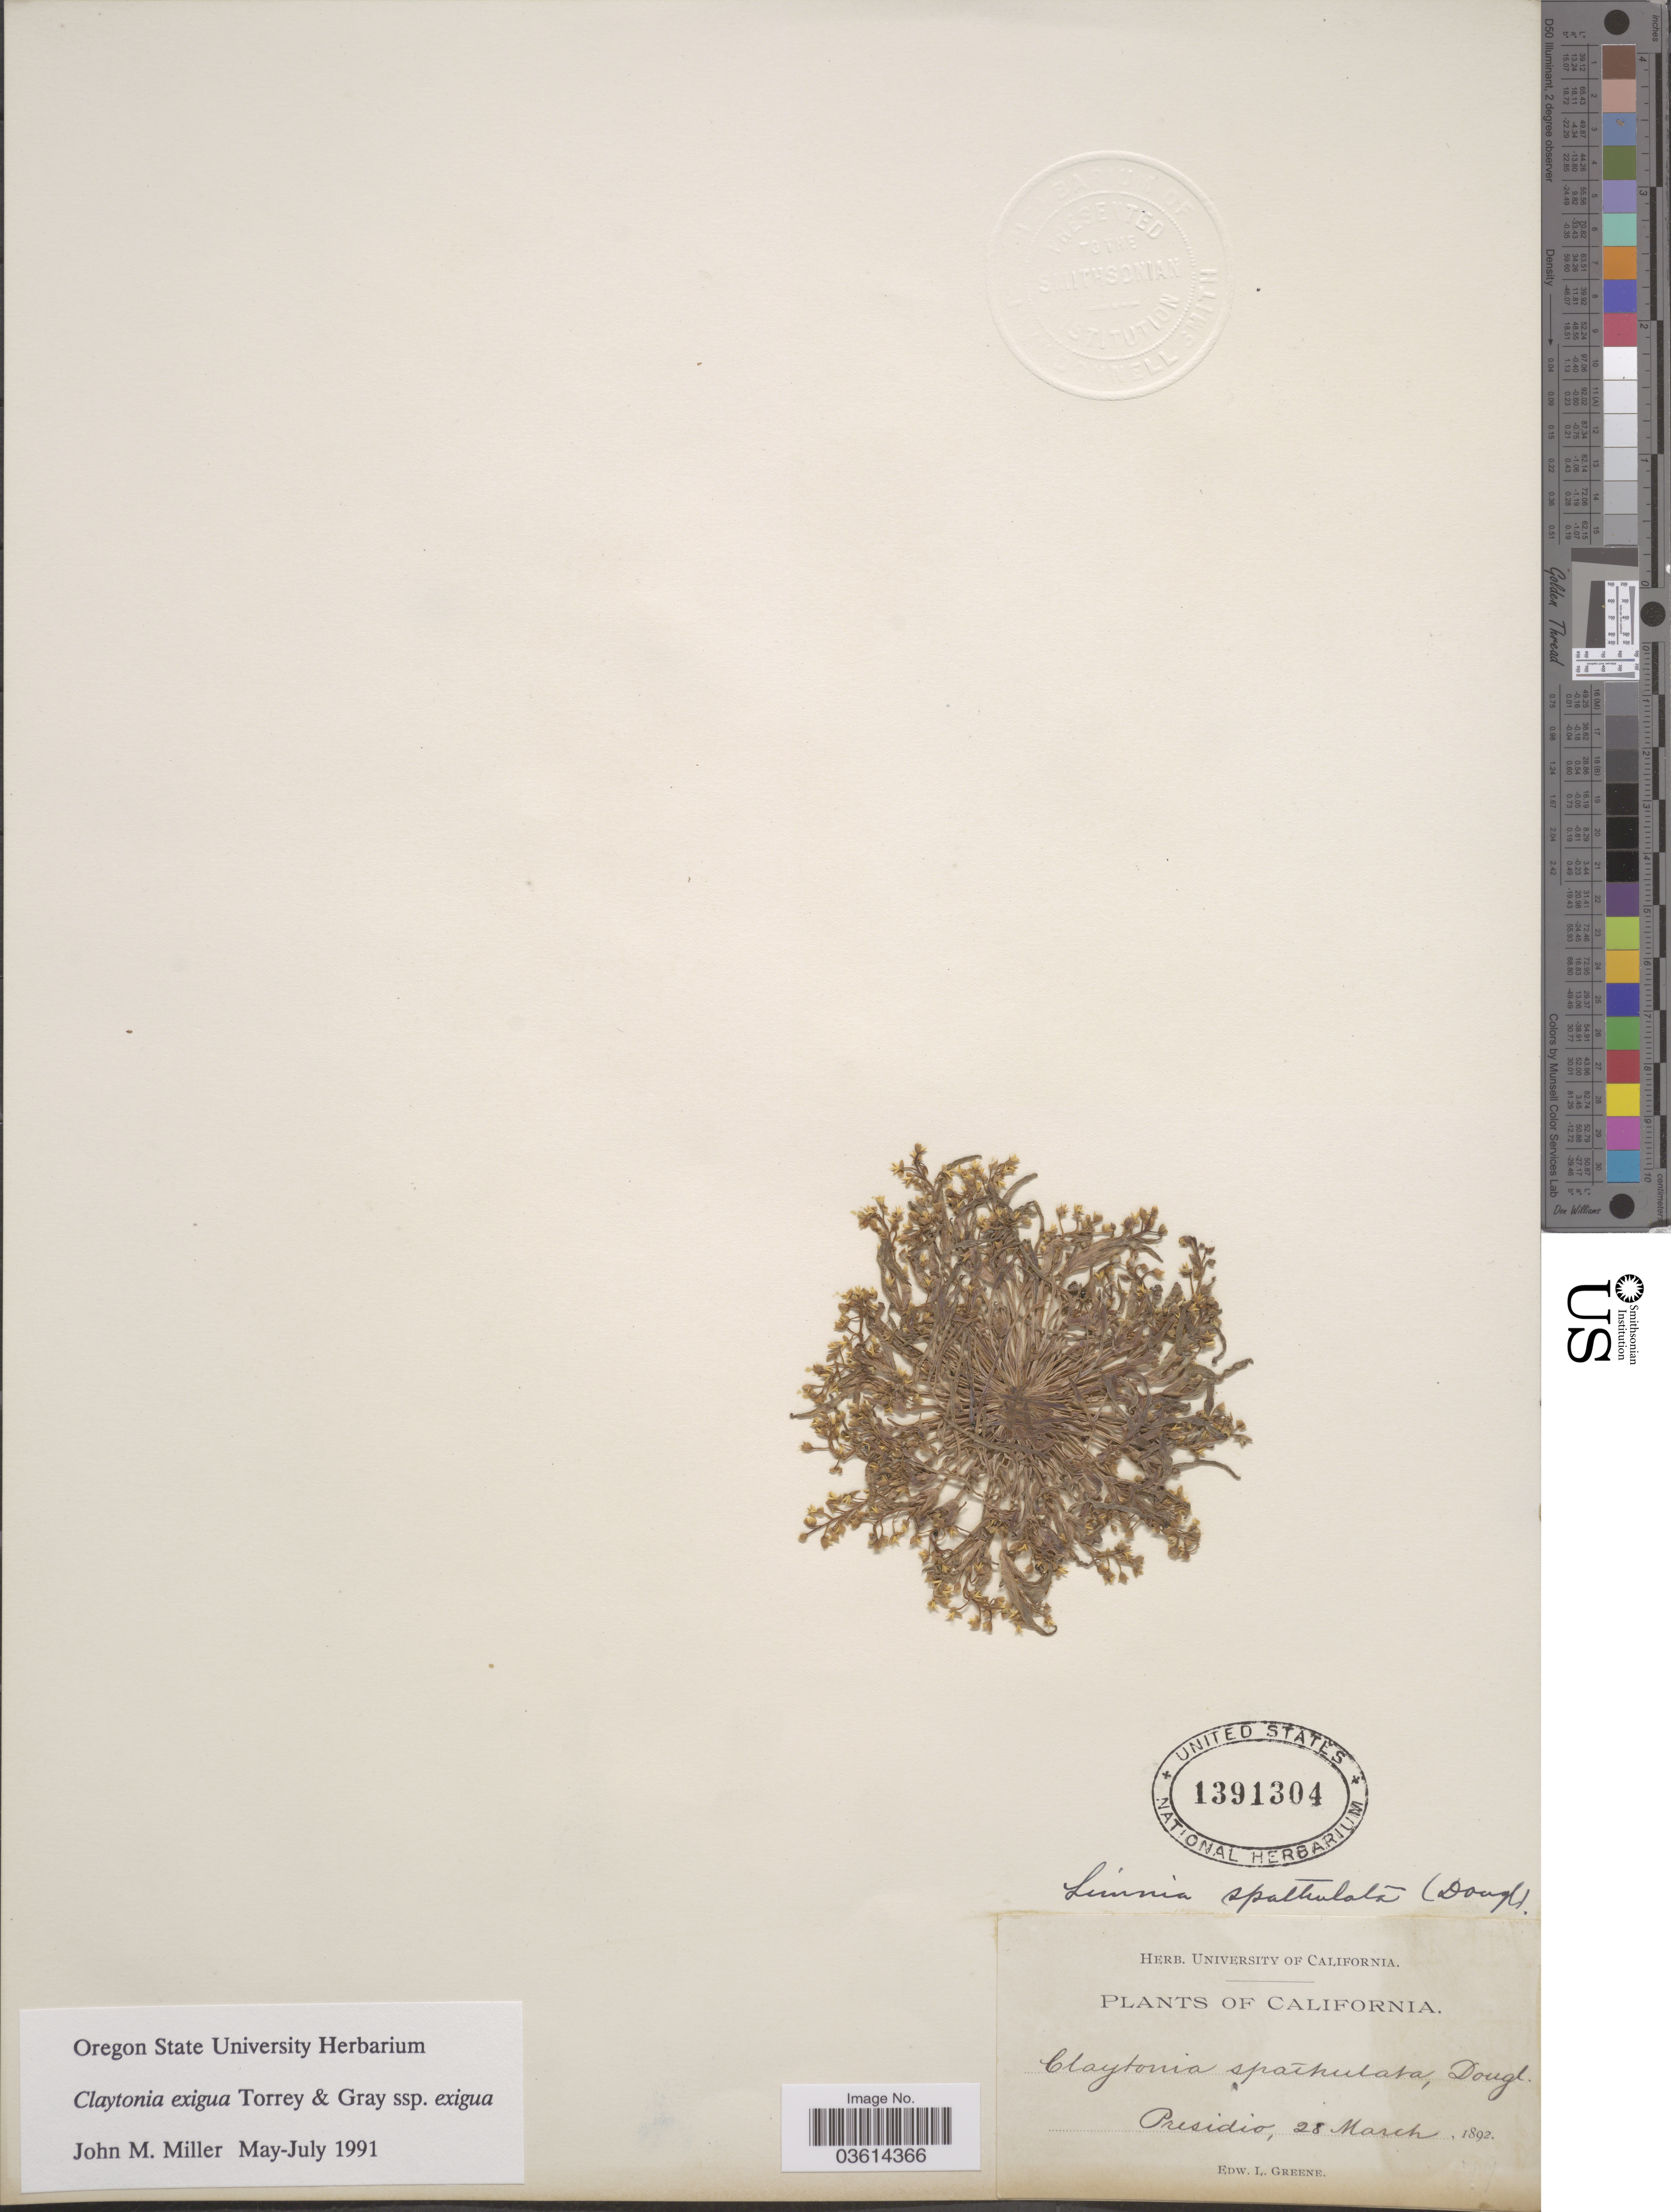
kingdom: Plantae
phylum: Tracheophyta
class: Magnoliopsida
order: Caryophyllales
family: Montiaceae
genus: Claytonia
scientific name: Claytonia exigua subsp. exigua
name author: (Douglas) Torr. & A. Gray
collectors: E. L. Greene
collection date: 1892-03-28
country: United States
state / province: California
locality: Presidio.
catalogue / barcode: US 1391304